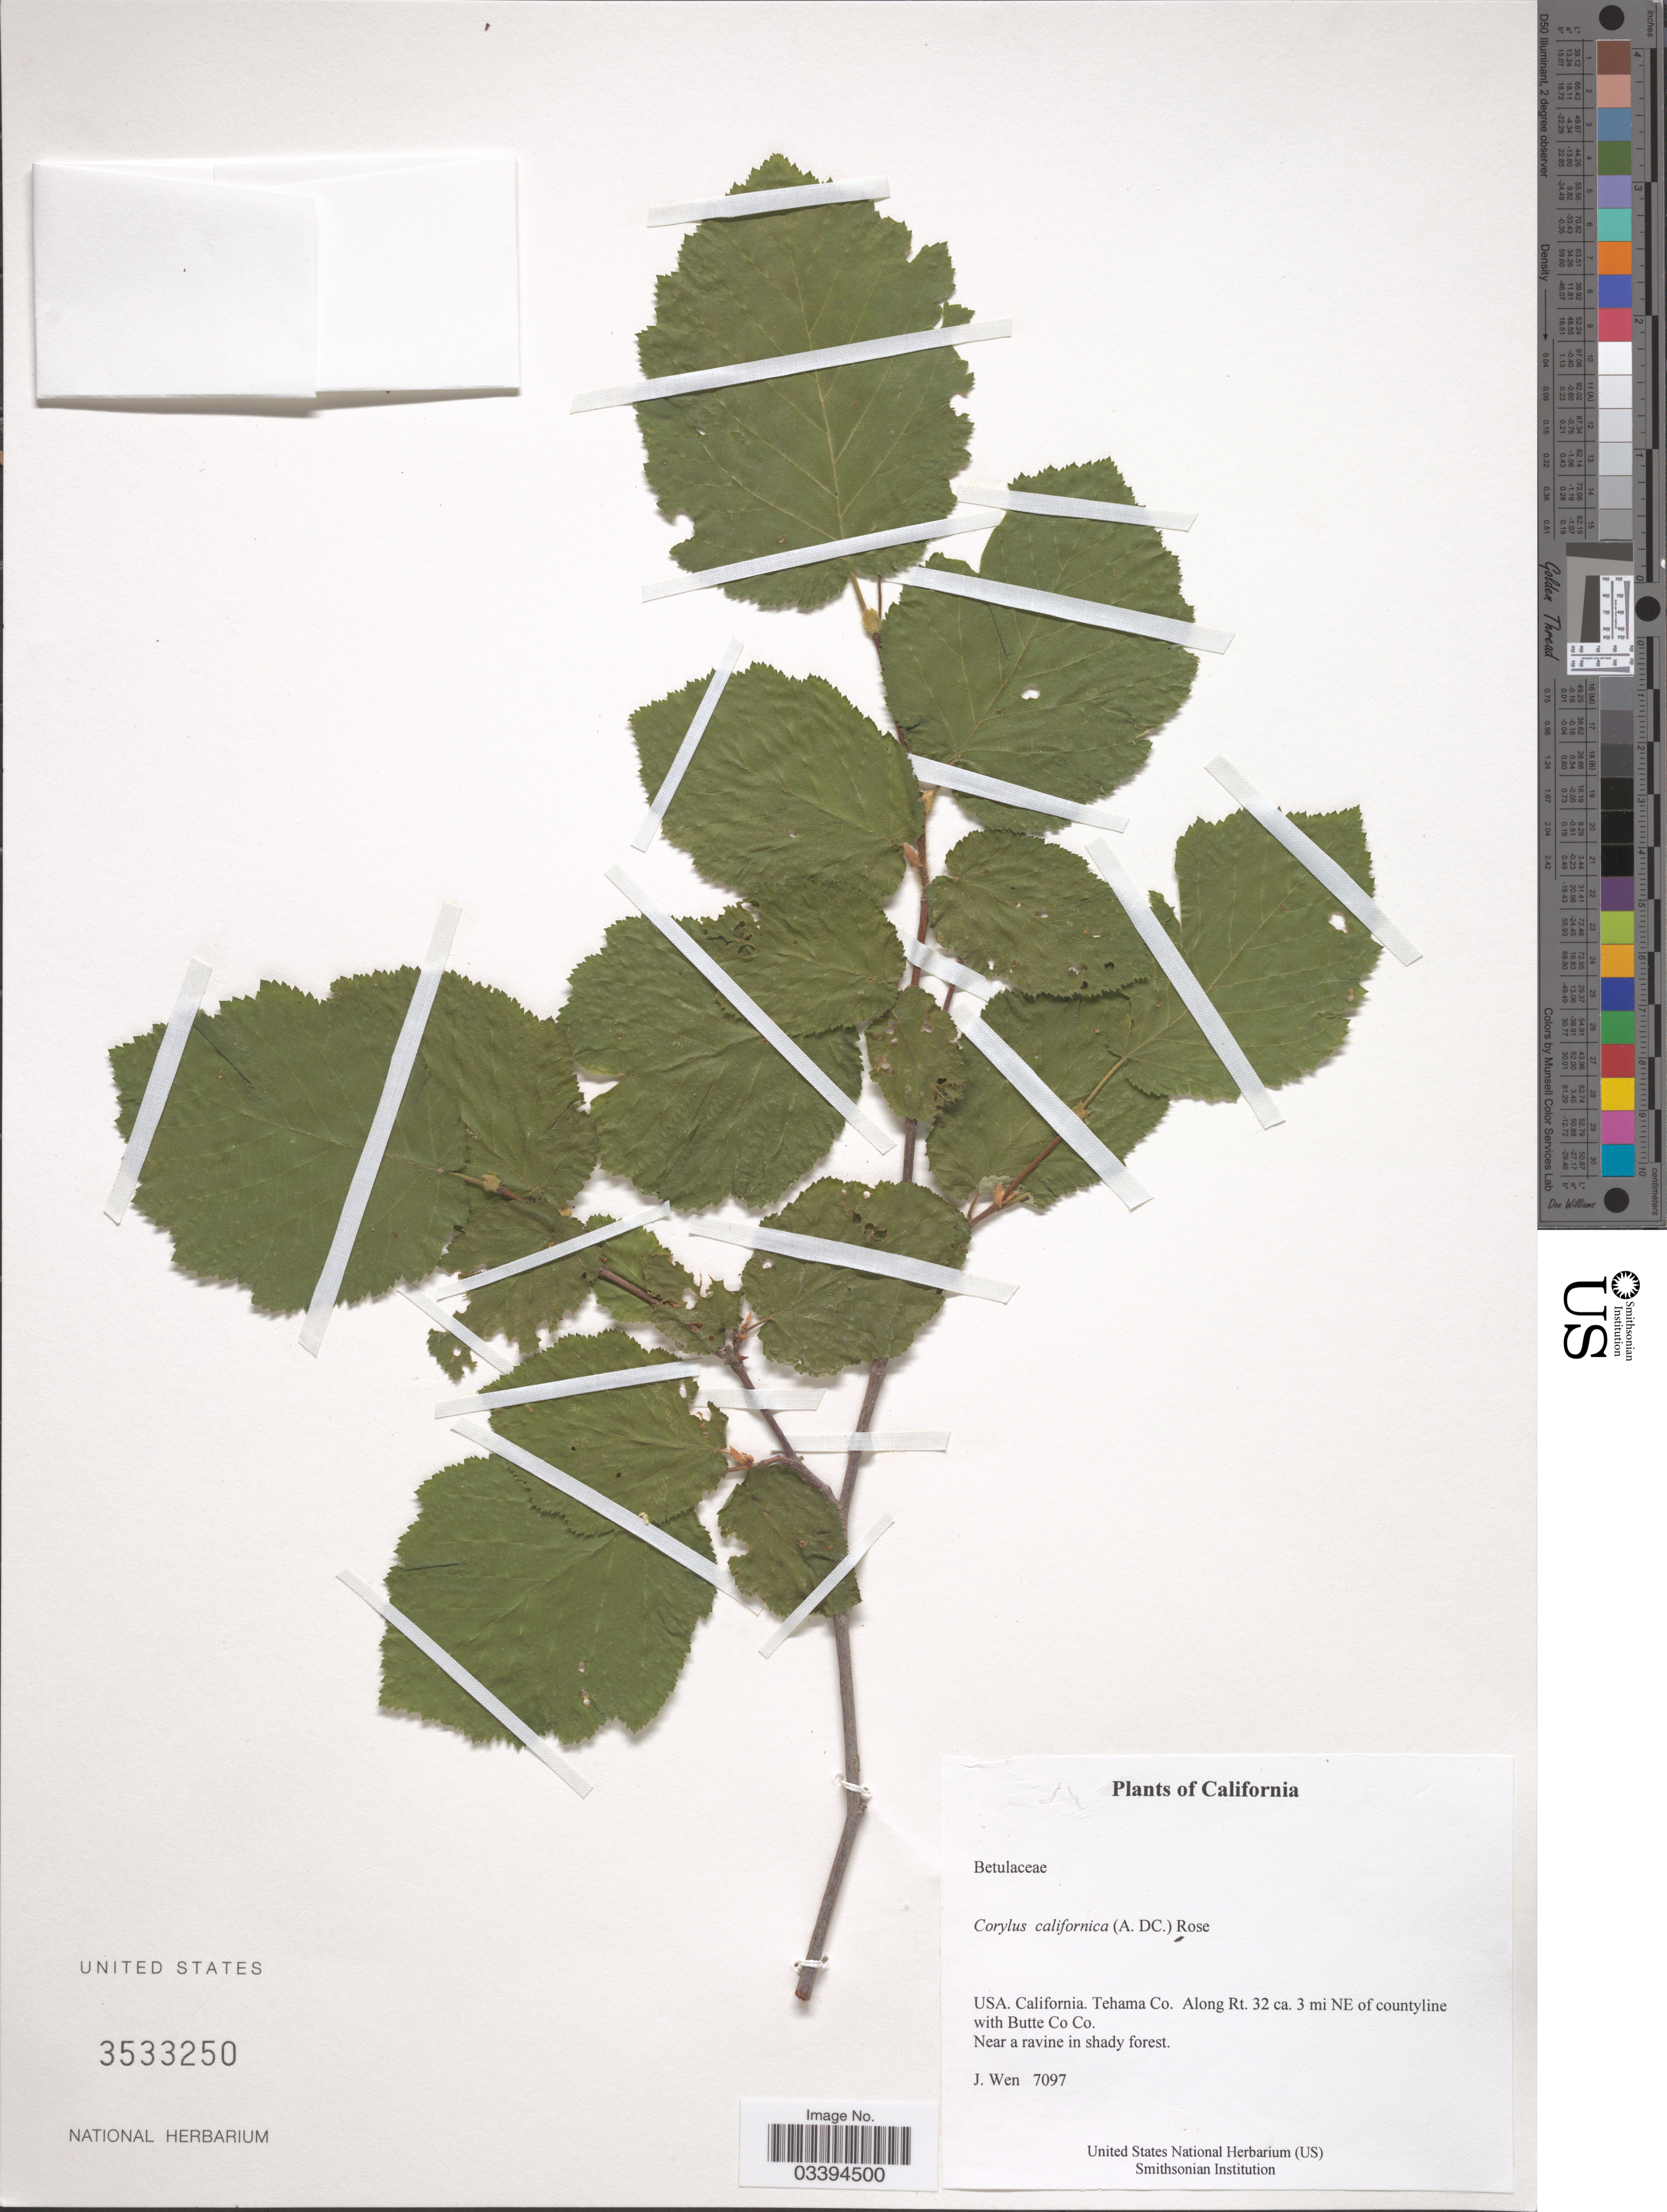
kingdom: Plantae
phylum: Tracheophyta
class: Magnoliopsida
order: Fagales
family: Betulaceae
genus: Corylus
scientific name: Corylus californica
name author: (A. DC.) Rose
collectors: J. Wen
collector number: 7097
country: United States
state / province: California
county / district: Butte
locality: Tehama Co. Along Rt. 32 ca. 3 mi NE of countyline with Butte Co Co. Near a ravine in shady forest.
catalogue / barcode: US 3533250